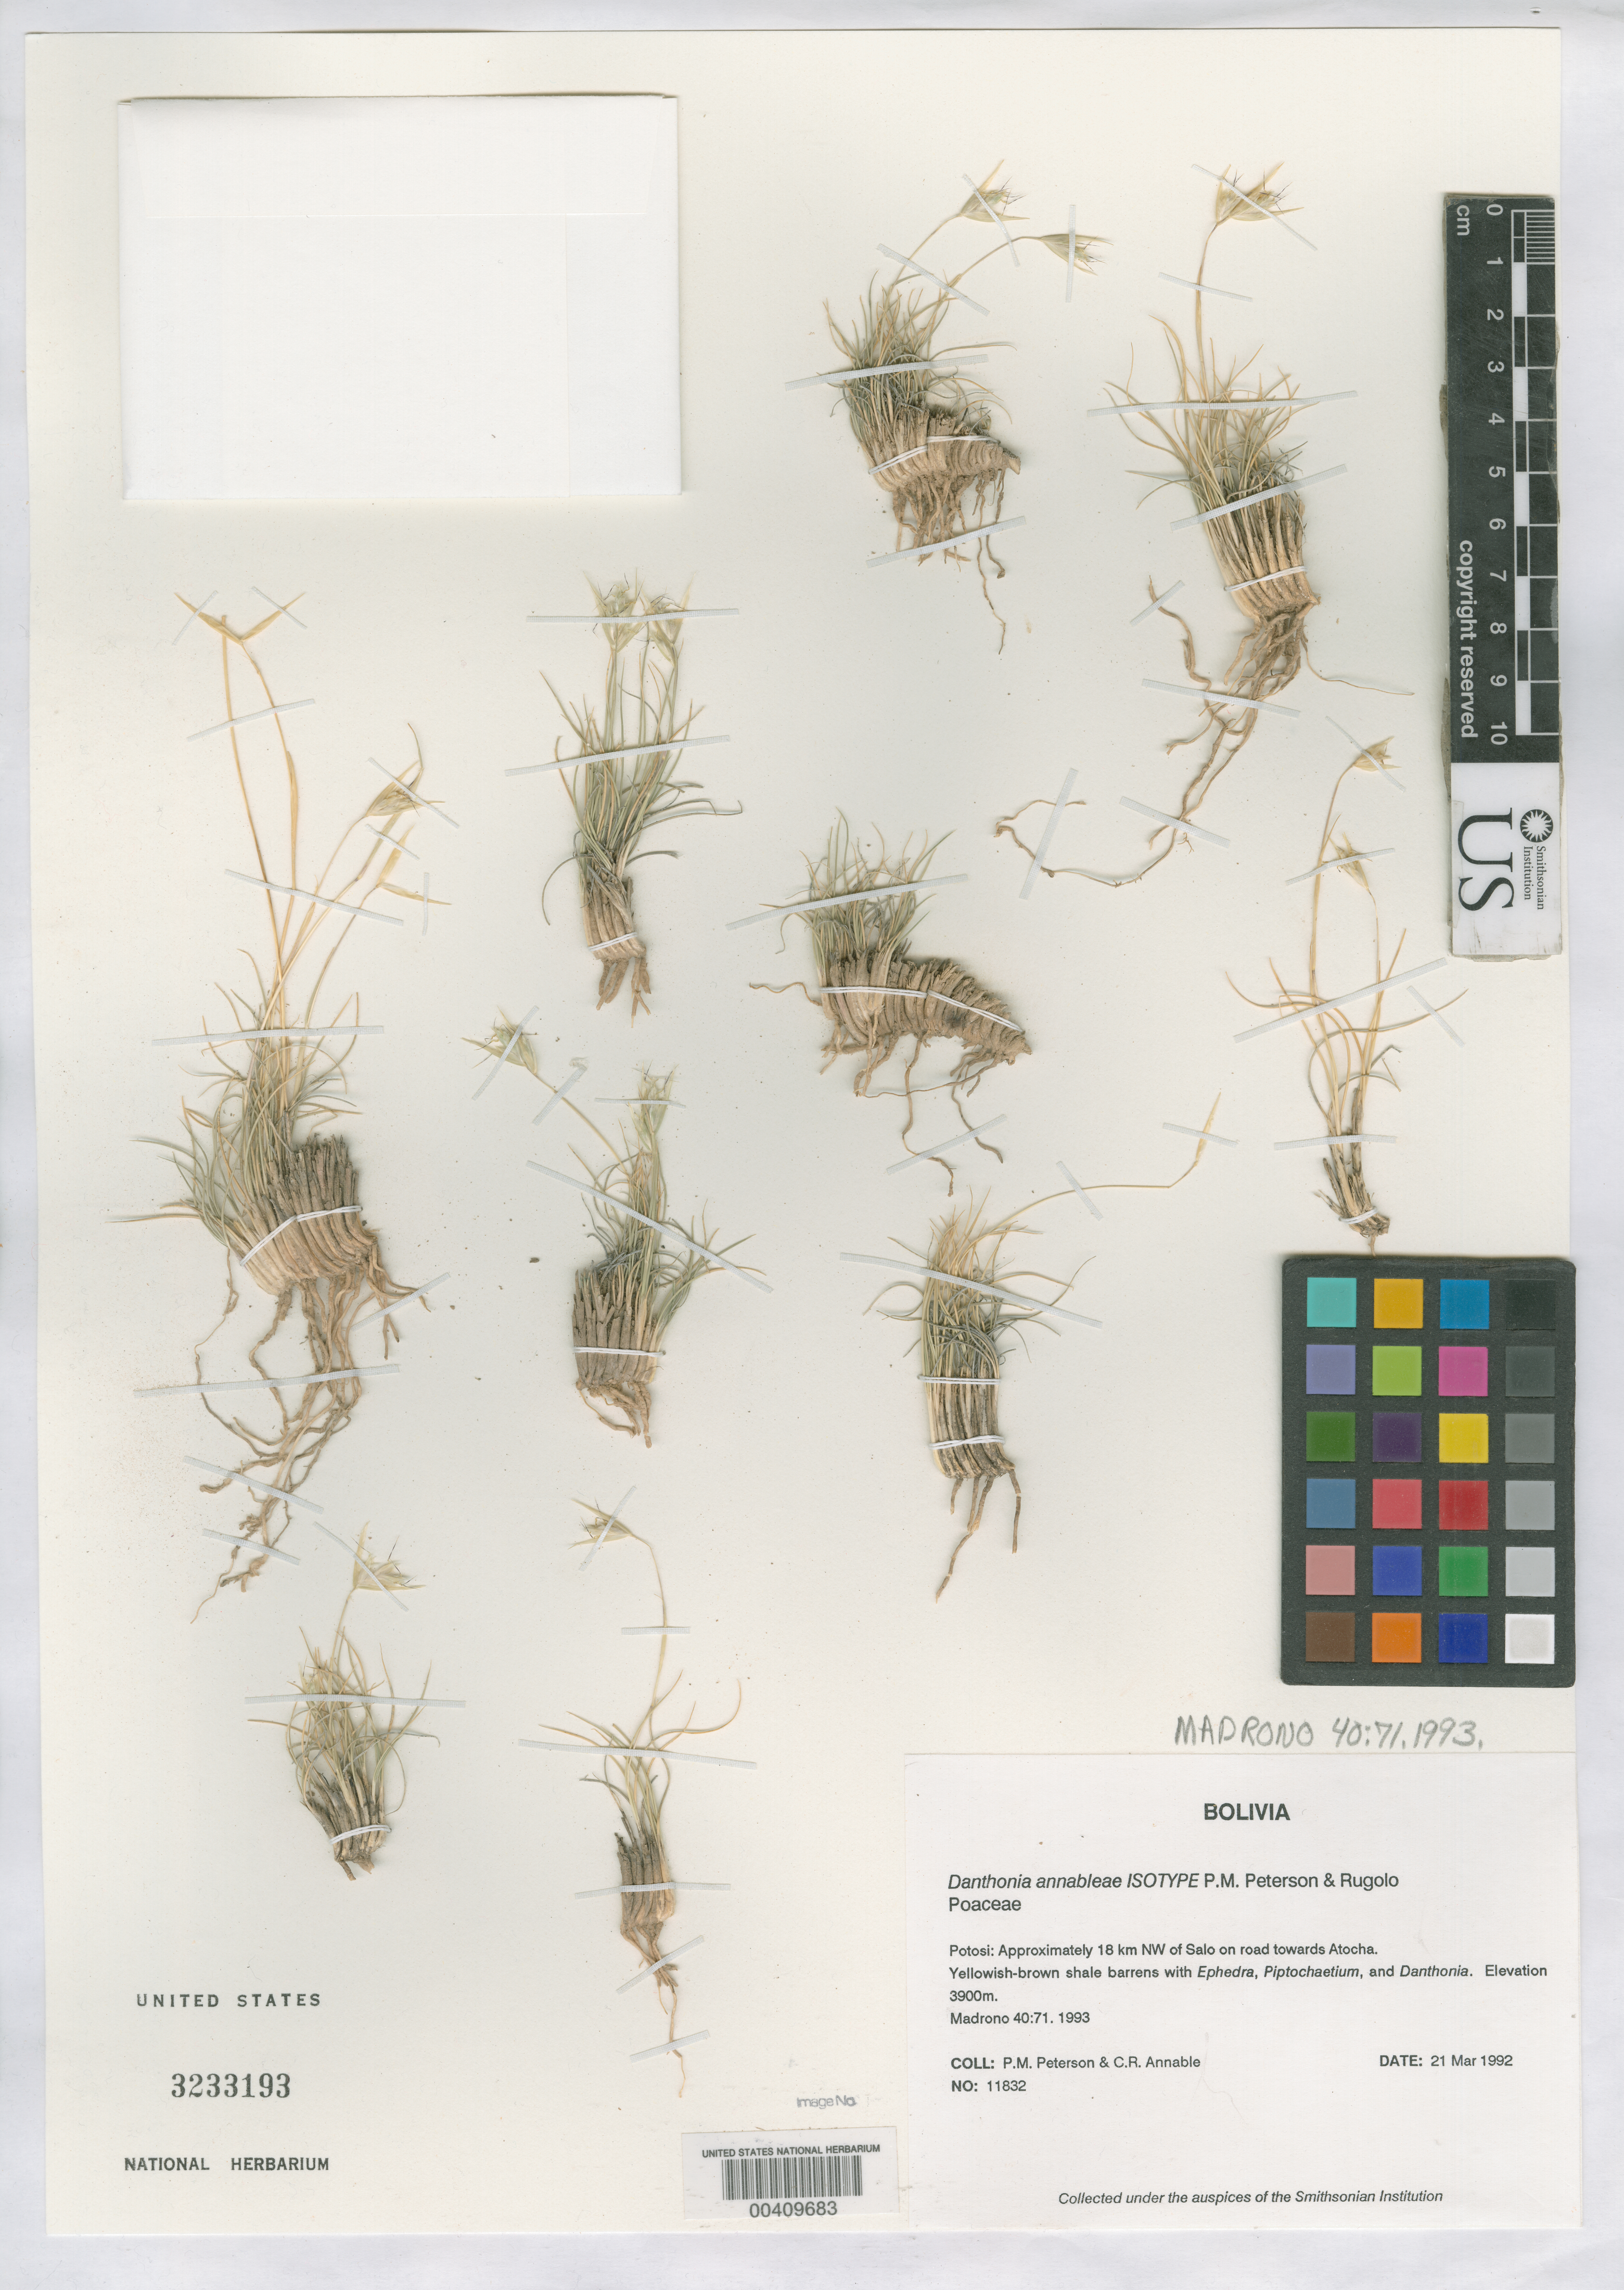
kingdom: Plantae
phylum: Tracheophyta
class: Liliopsida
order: Poales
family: Poaceae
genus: Danthonia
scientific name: Danthonia annableae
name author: P.M. Peterson & Rúgolo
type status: Isotype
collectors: P. M. Peterson & C. R. Annable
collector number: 11832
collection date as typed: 21 Mar 1992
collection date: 1992-03-21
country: Bolivia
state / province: Potosí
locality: Ca. 18 km NW of Salo on road towards Atocha.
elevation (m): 3900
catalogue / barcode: US 3233193